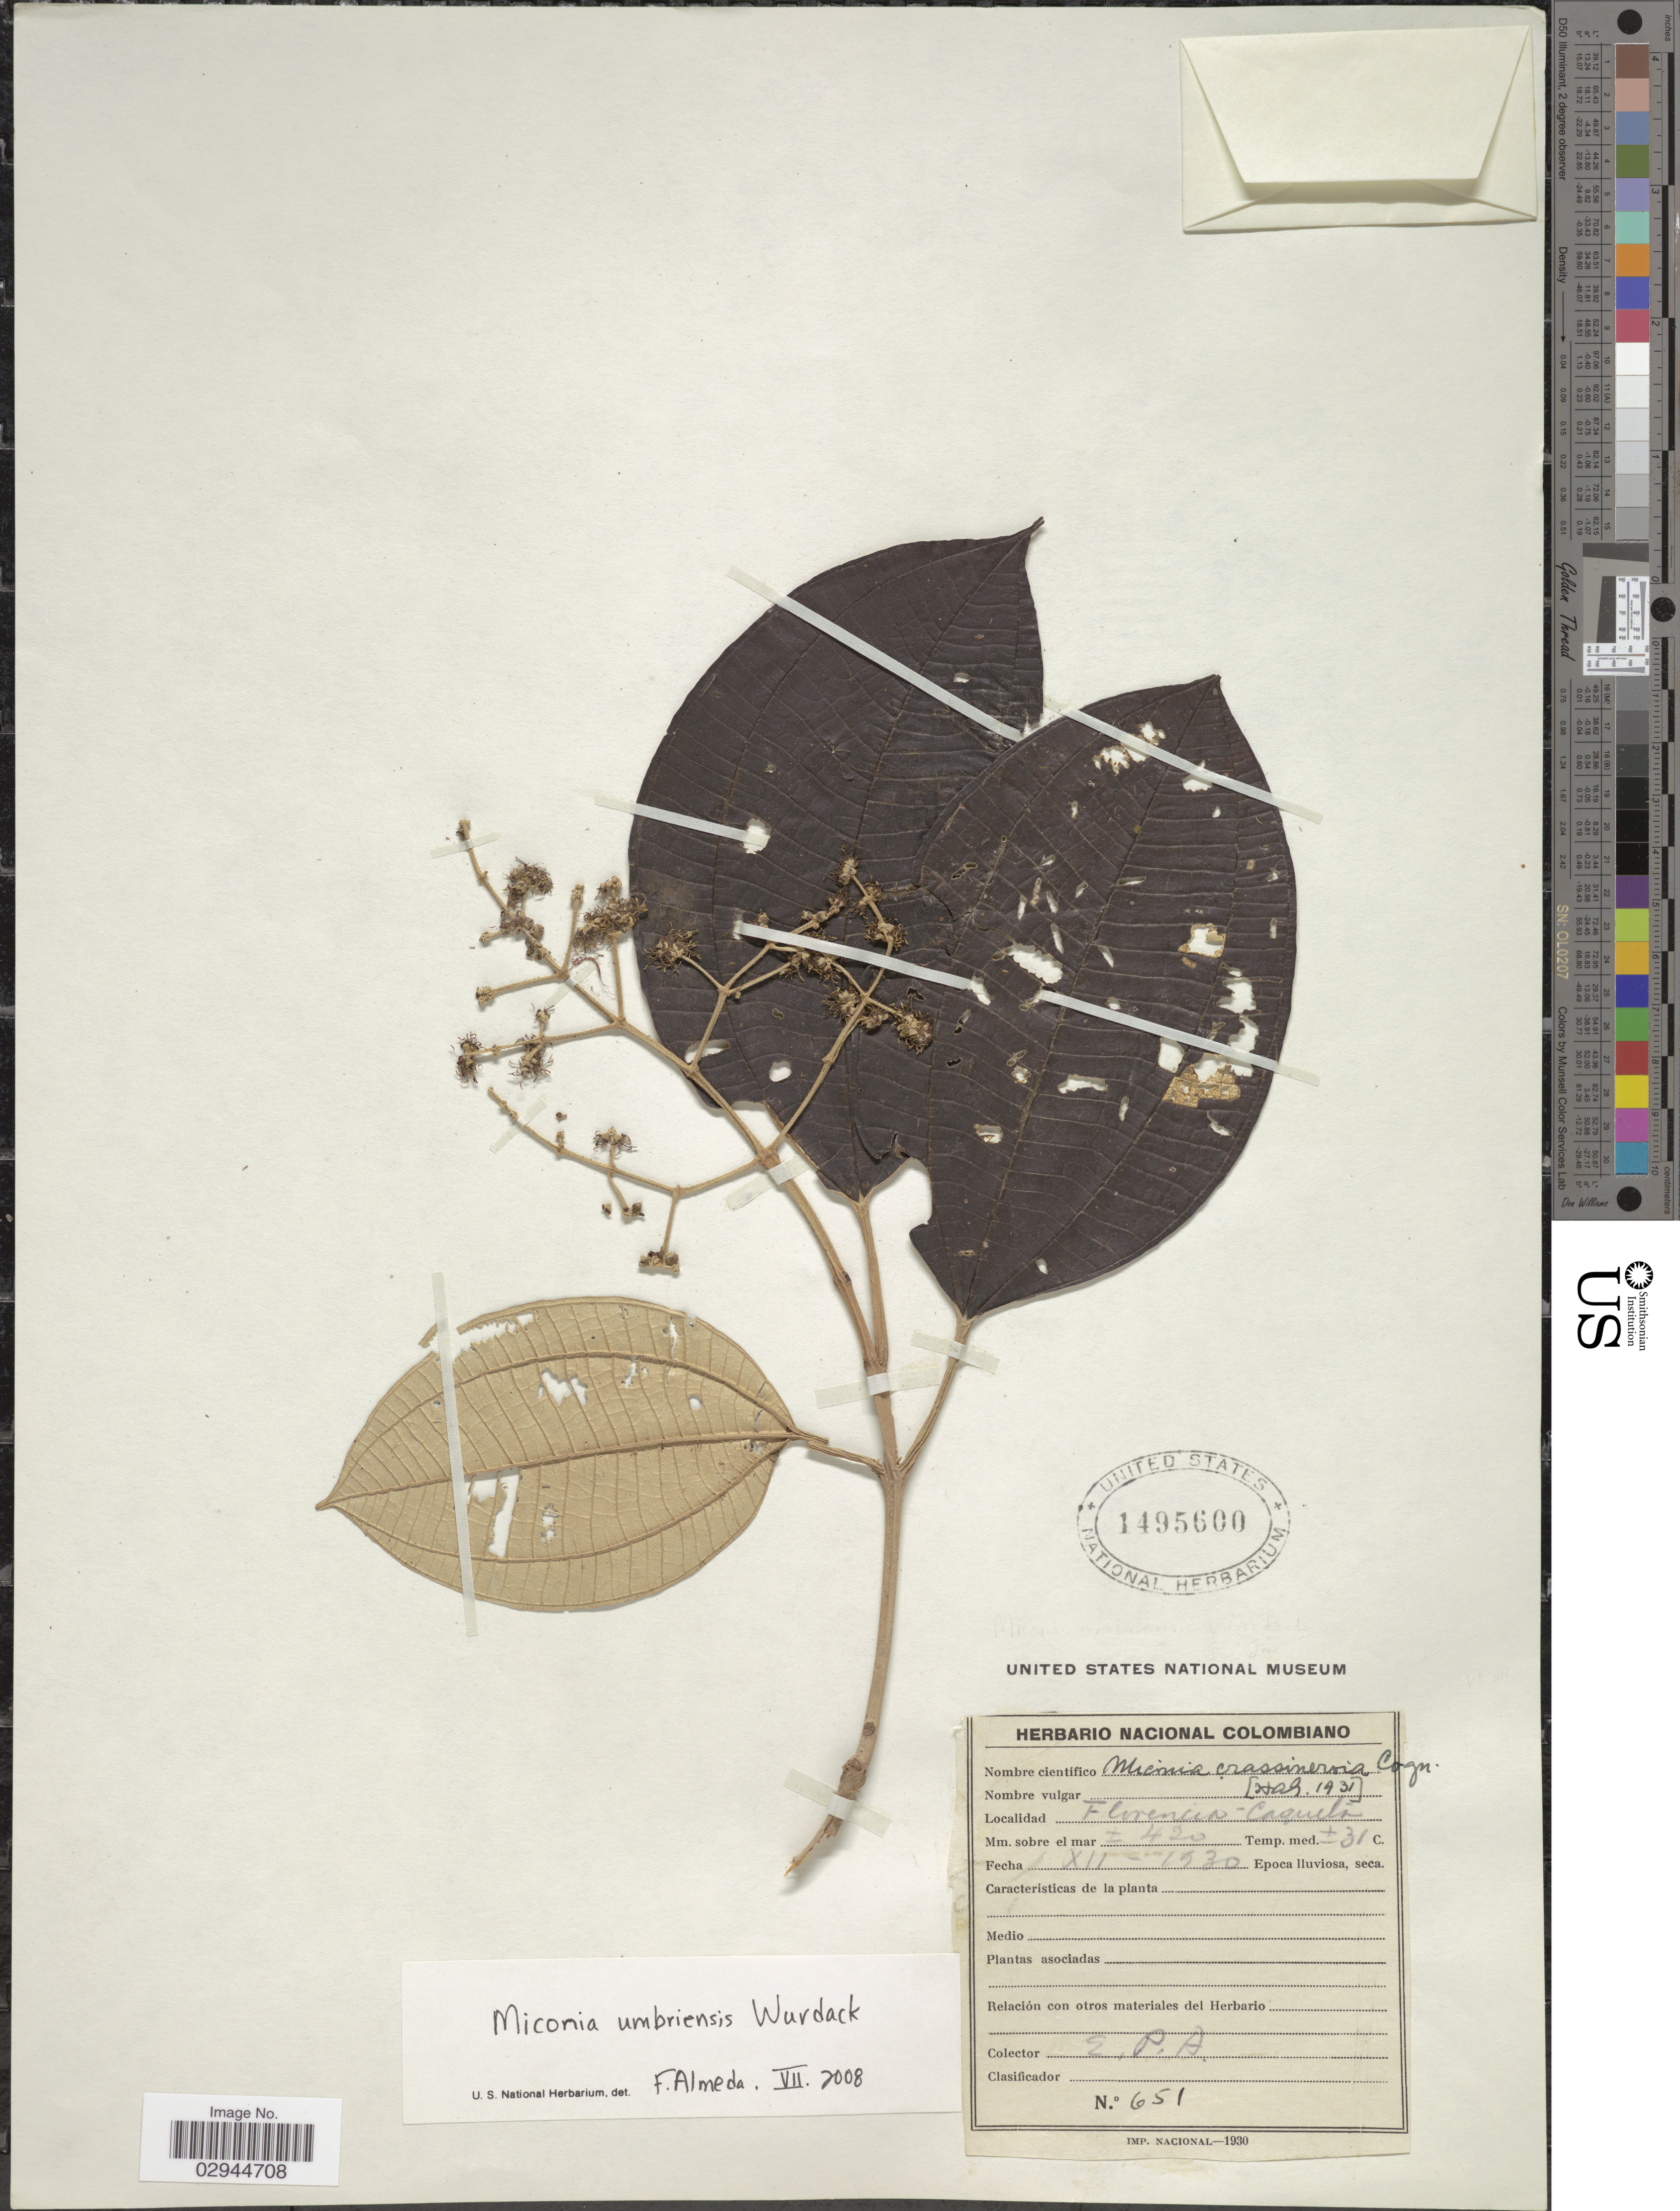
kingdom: Plantae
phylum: Tracheophyta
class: Magnoliopsida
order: Myrtales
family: Melastomataceae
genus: Miconia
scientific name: Miconia umbriensis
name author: Wurdack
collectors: E. Pérez Arbeláez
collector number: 651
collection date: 1930-12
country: Colombia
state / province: Caquetá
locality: Florencia.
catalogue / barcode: US 1495600